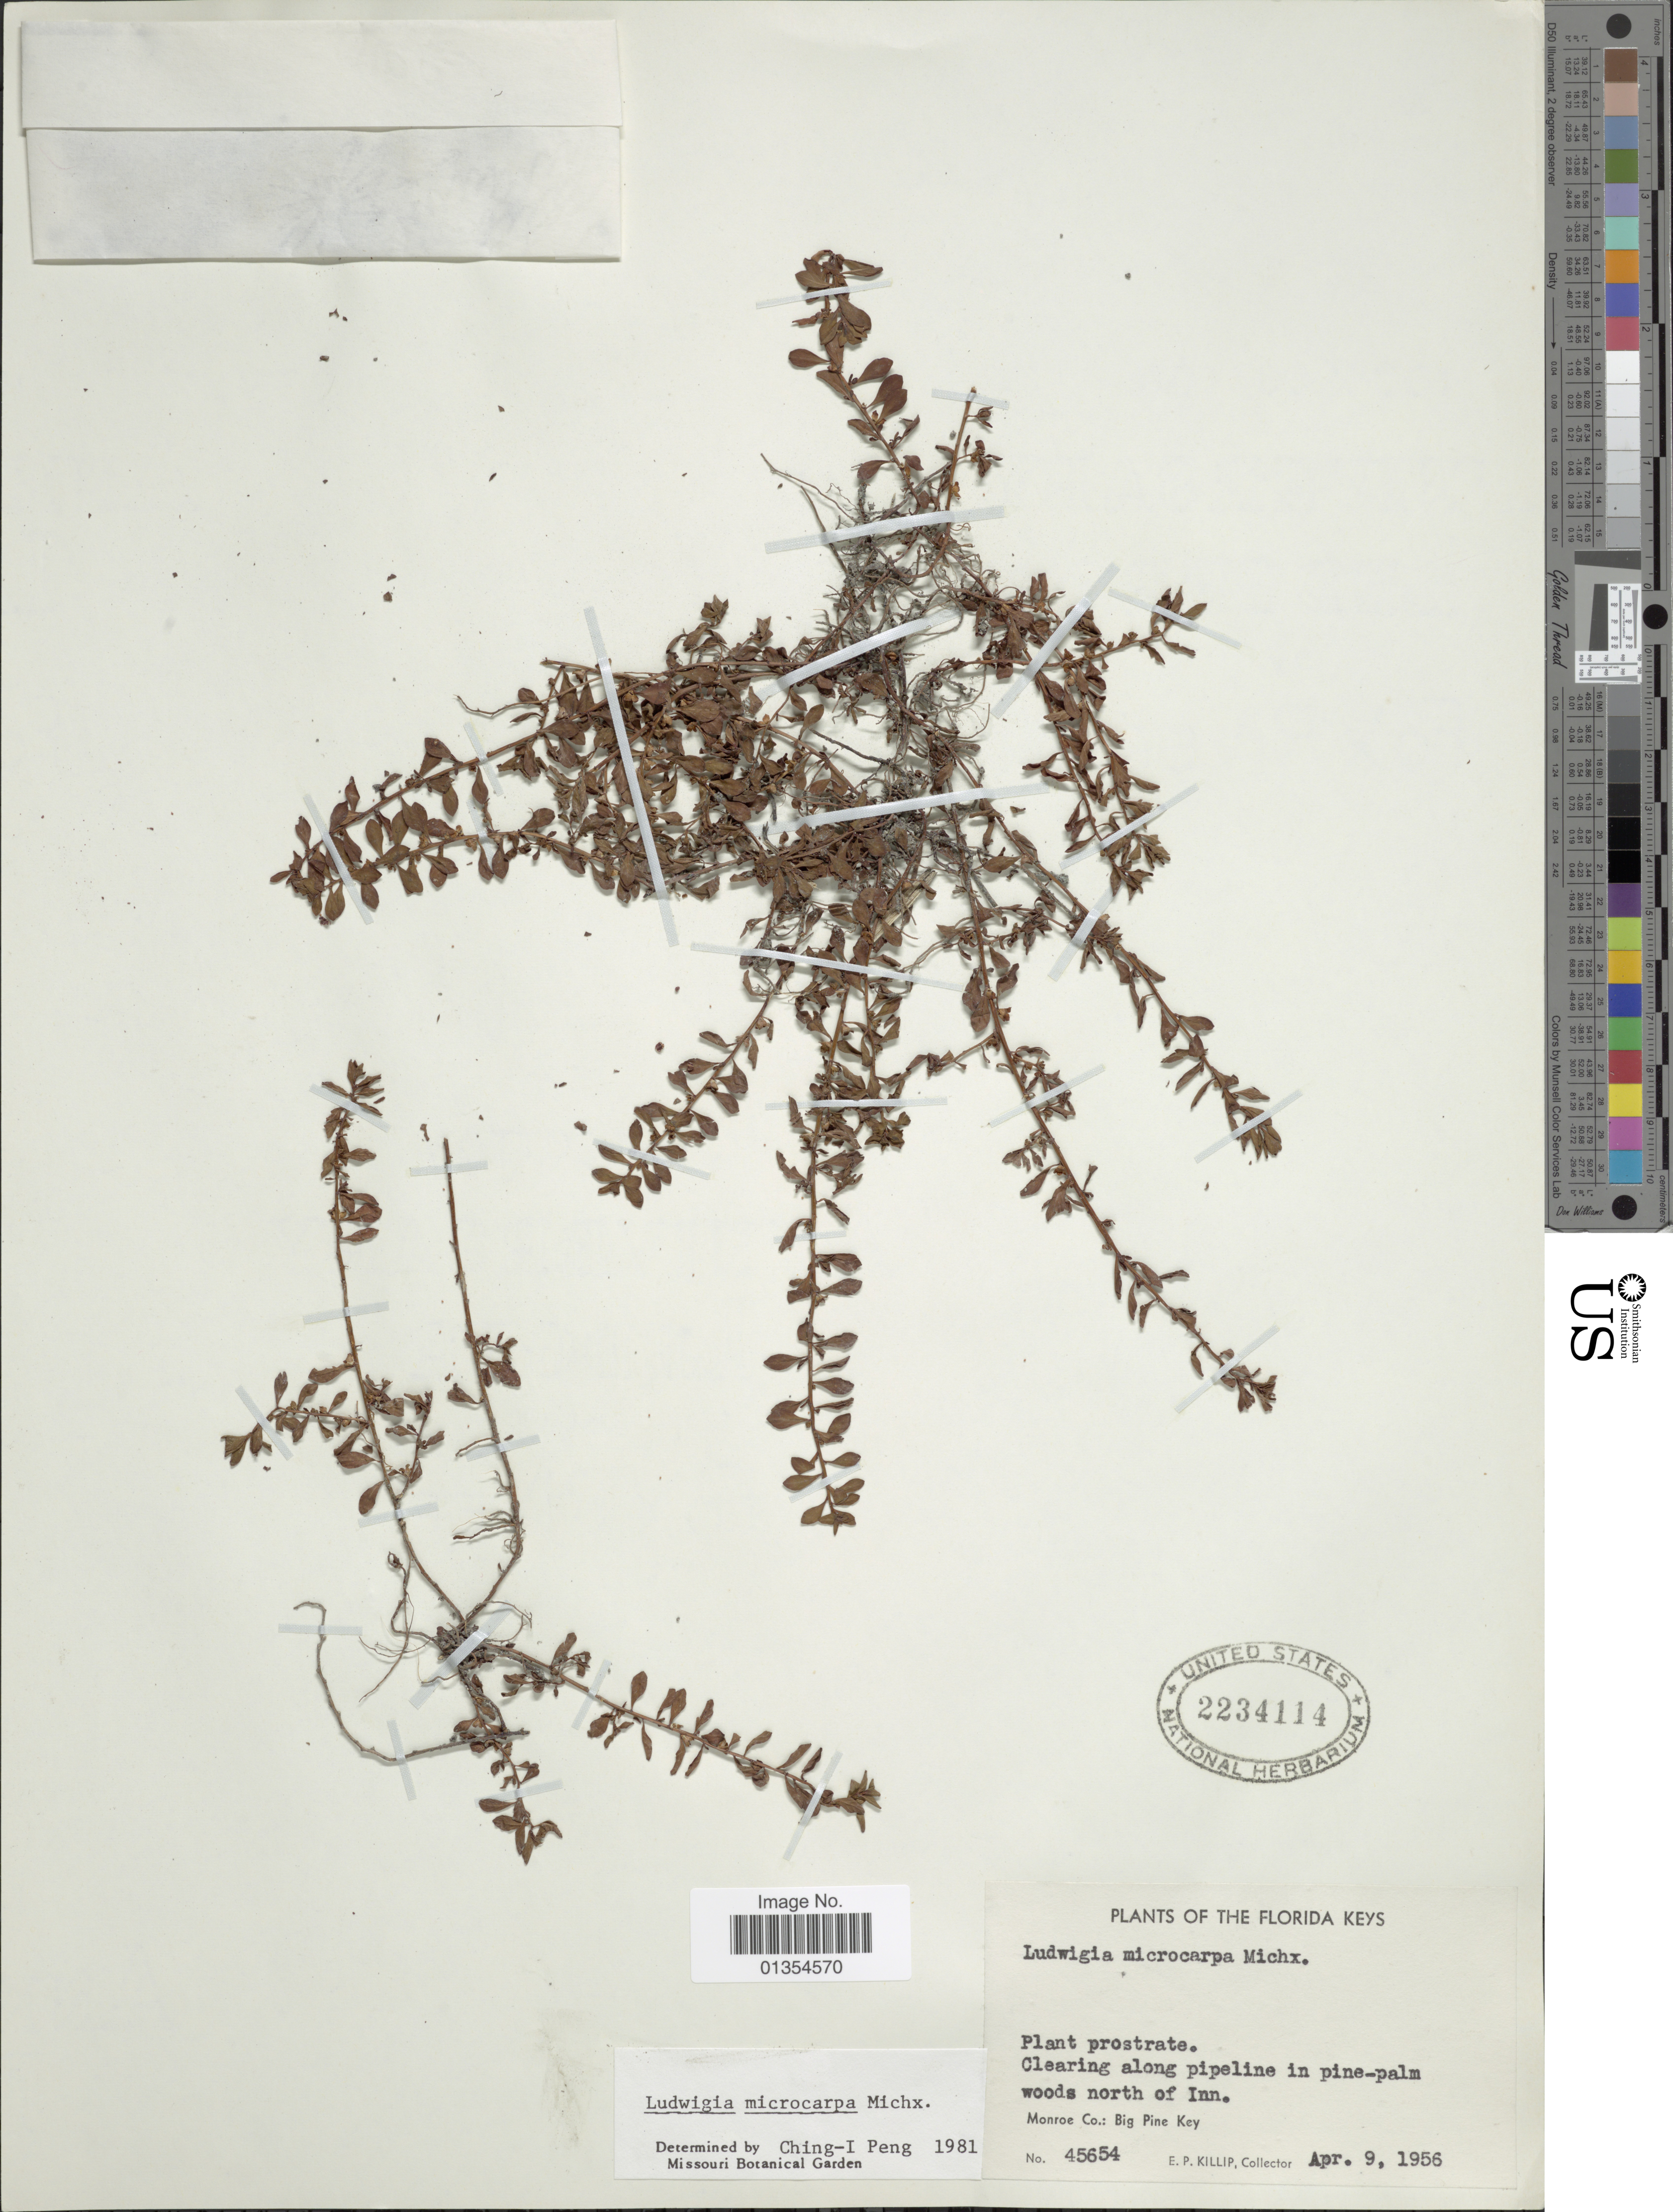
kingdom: Plantae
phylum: Tracheophyta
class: Magnoliopsida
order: Myrtales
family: Onagraceae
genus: Ludwigia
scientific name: Ludwigia microcarpa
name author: Michx.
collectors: E. P. Killip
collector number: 45654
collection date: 1956-04-09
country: United States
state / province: Florida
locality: Florida Keys, Monroe Co.: Big Pine key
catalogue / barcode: US 2234114